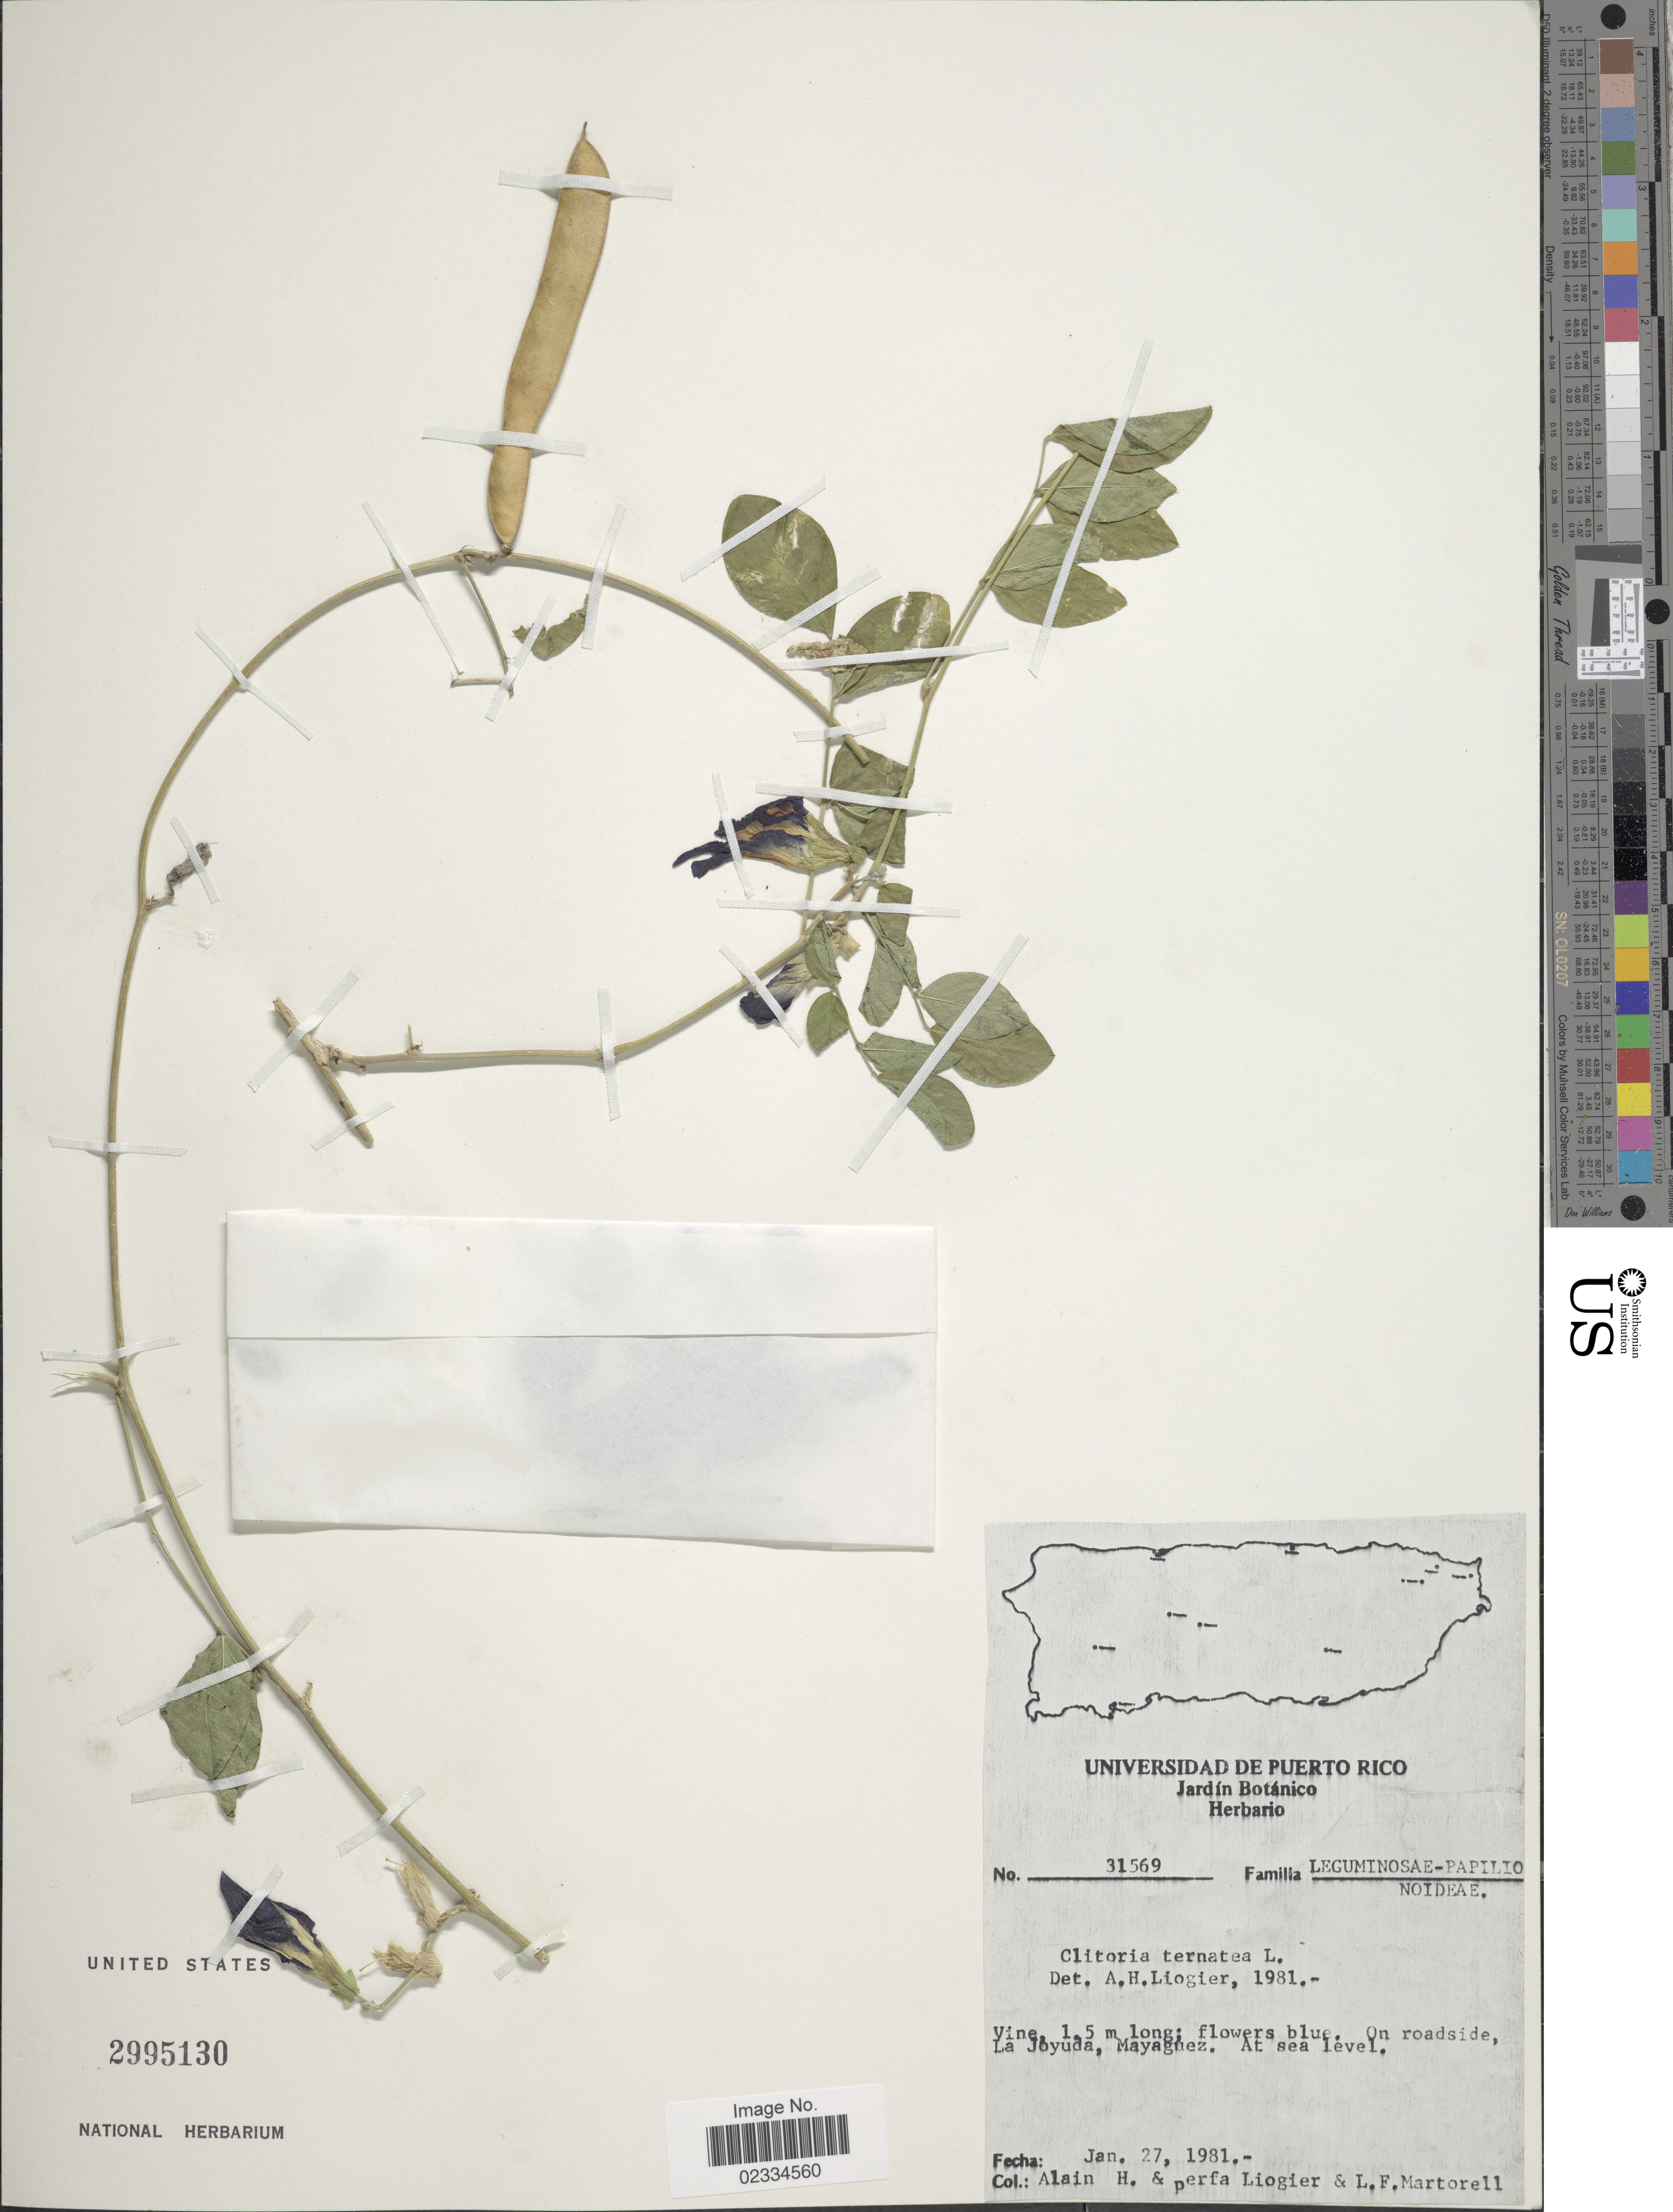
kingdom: Plantae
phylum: Tracheophyta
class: Magnoliopsida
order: Fabales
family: Fabaceae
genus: Clitoria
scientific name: Clitoria ternatea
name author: L.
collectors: A. H. Liogier, M. P. Liogier & L. Martorell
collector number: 31569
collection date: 1981-01-27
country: Puerto Rico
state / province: Mayagüez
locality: La Joyuda, Mayaguez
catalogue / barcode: US 2995130